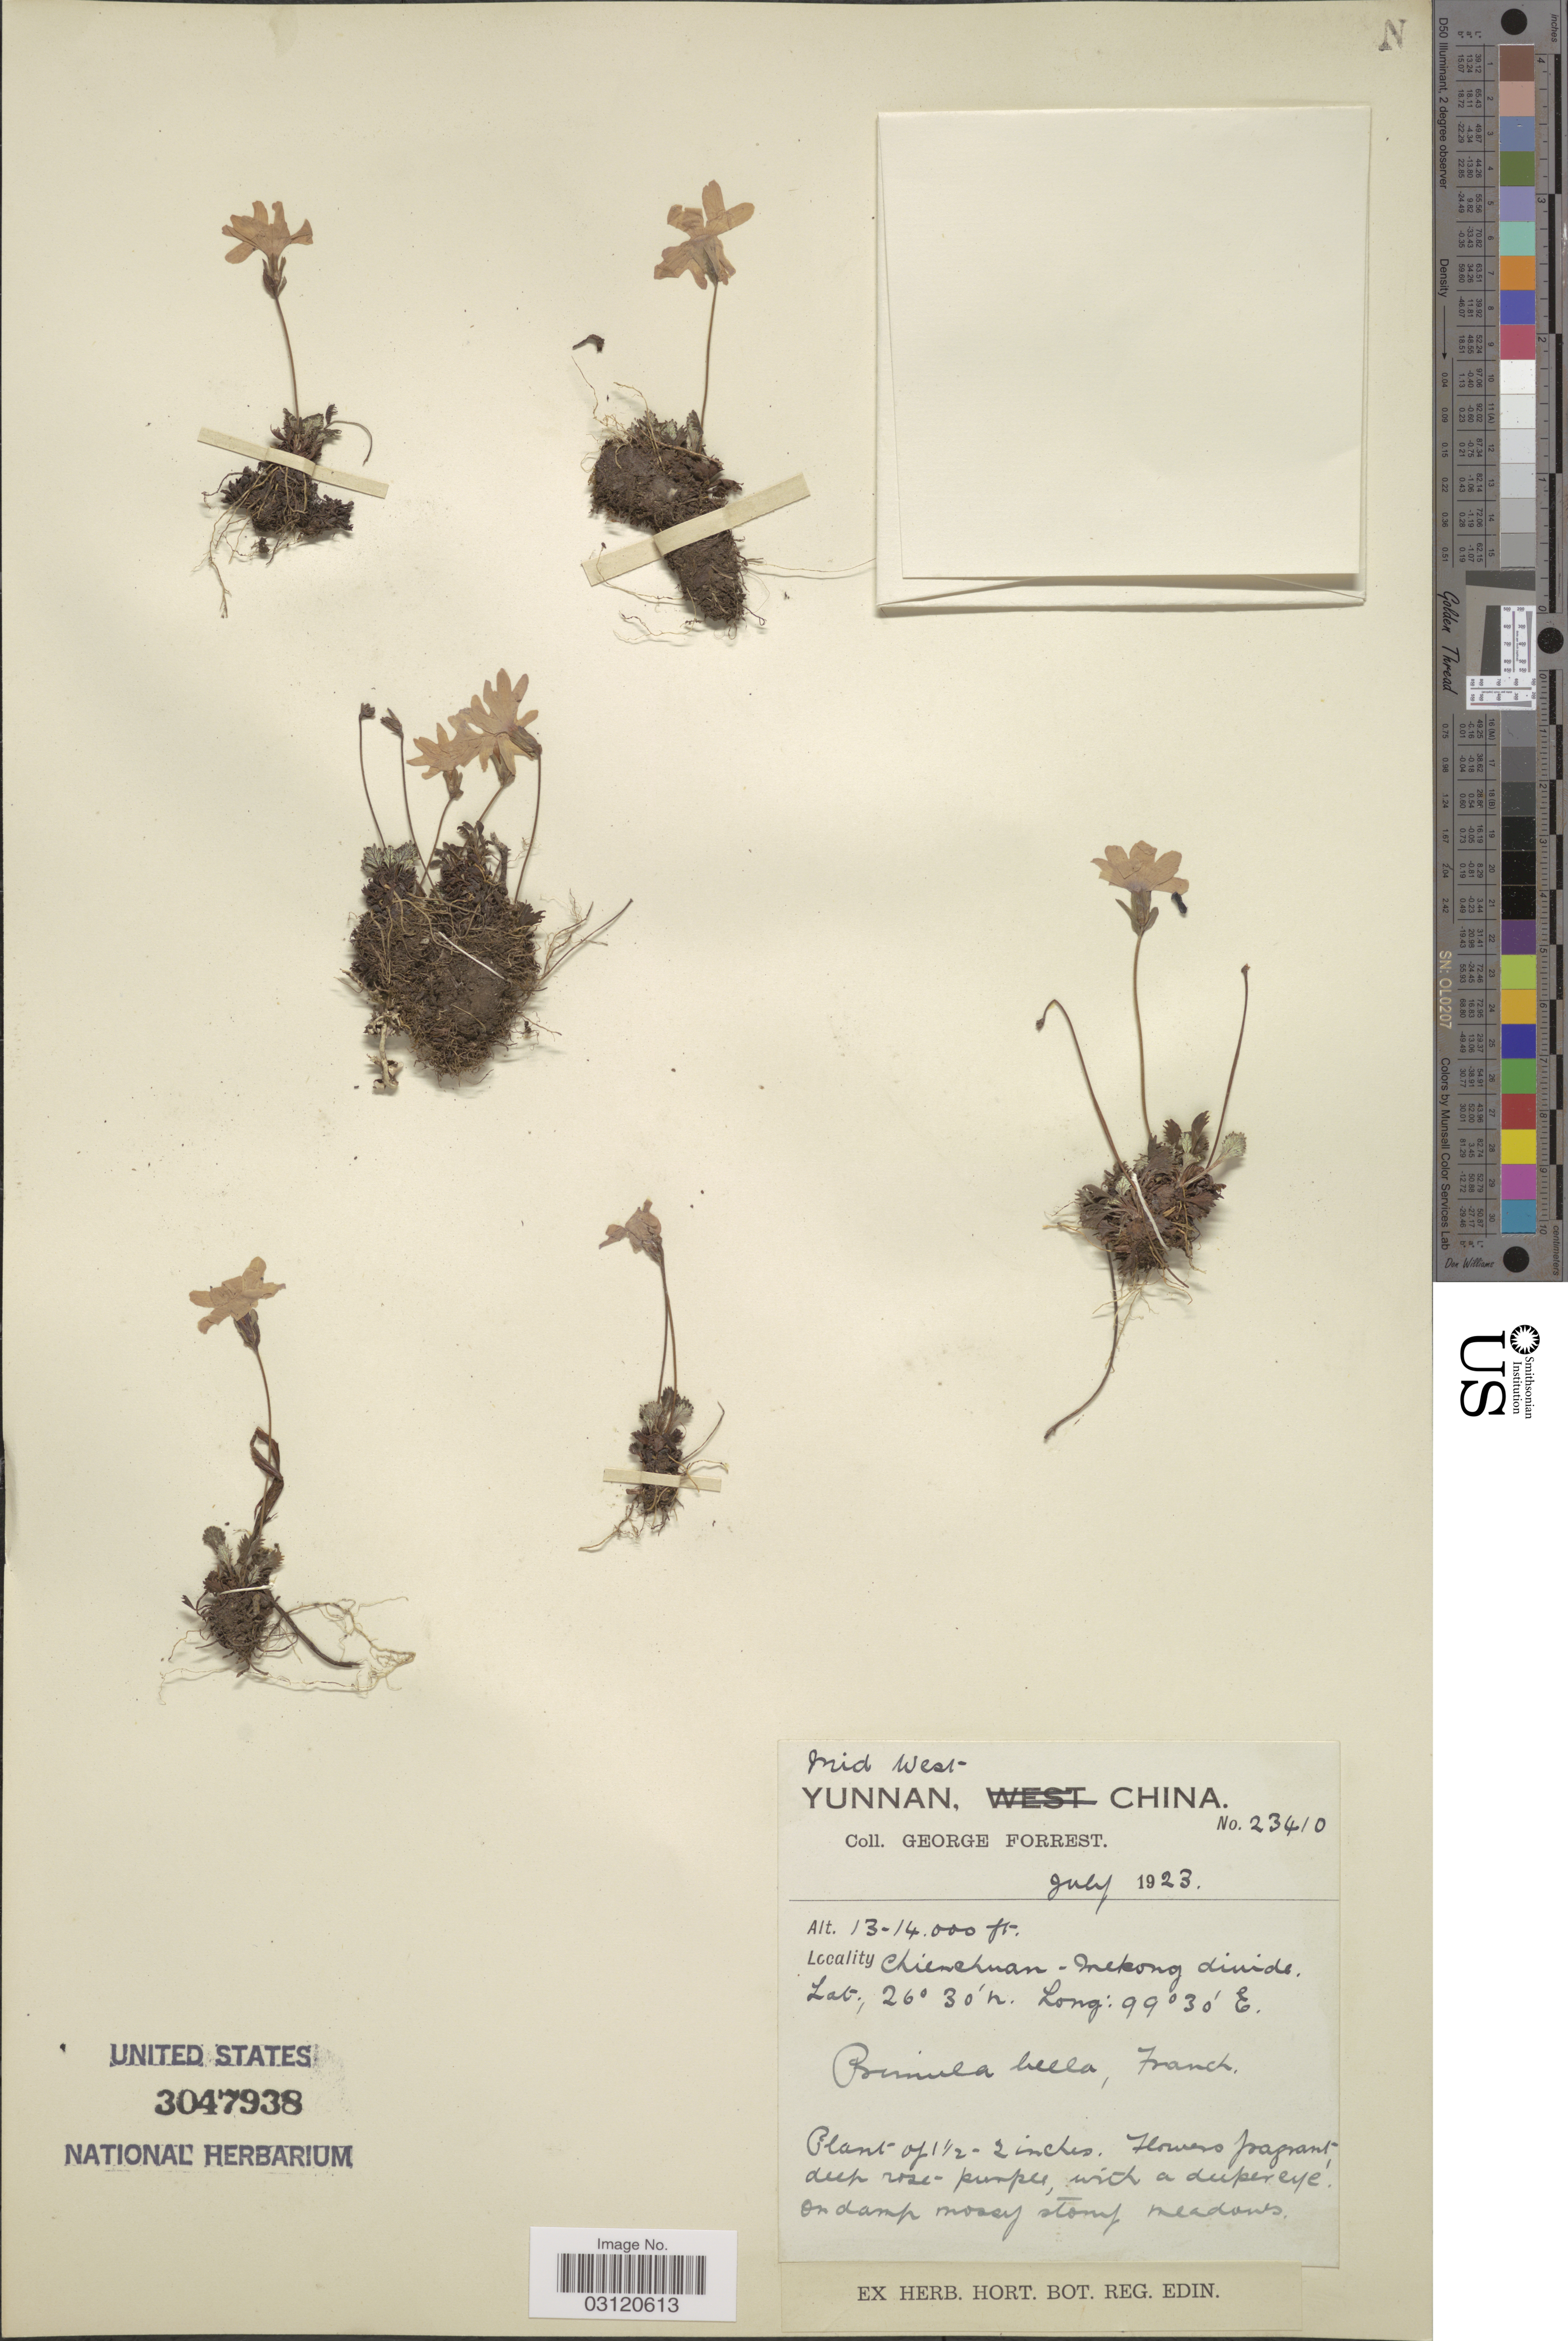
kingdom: Plantae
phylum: Tracheophyta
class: Magnoliopsida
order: Ericales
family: Primulaceae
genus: Primula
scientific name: Primula bella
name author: Franch.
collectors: G. Forrest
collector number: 23410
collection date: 1923-07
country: China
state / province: Yunnan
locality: Mid West Yunnan, Chienchuan - Mekong divide.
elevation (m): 3962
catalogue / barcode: US 3047938